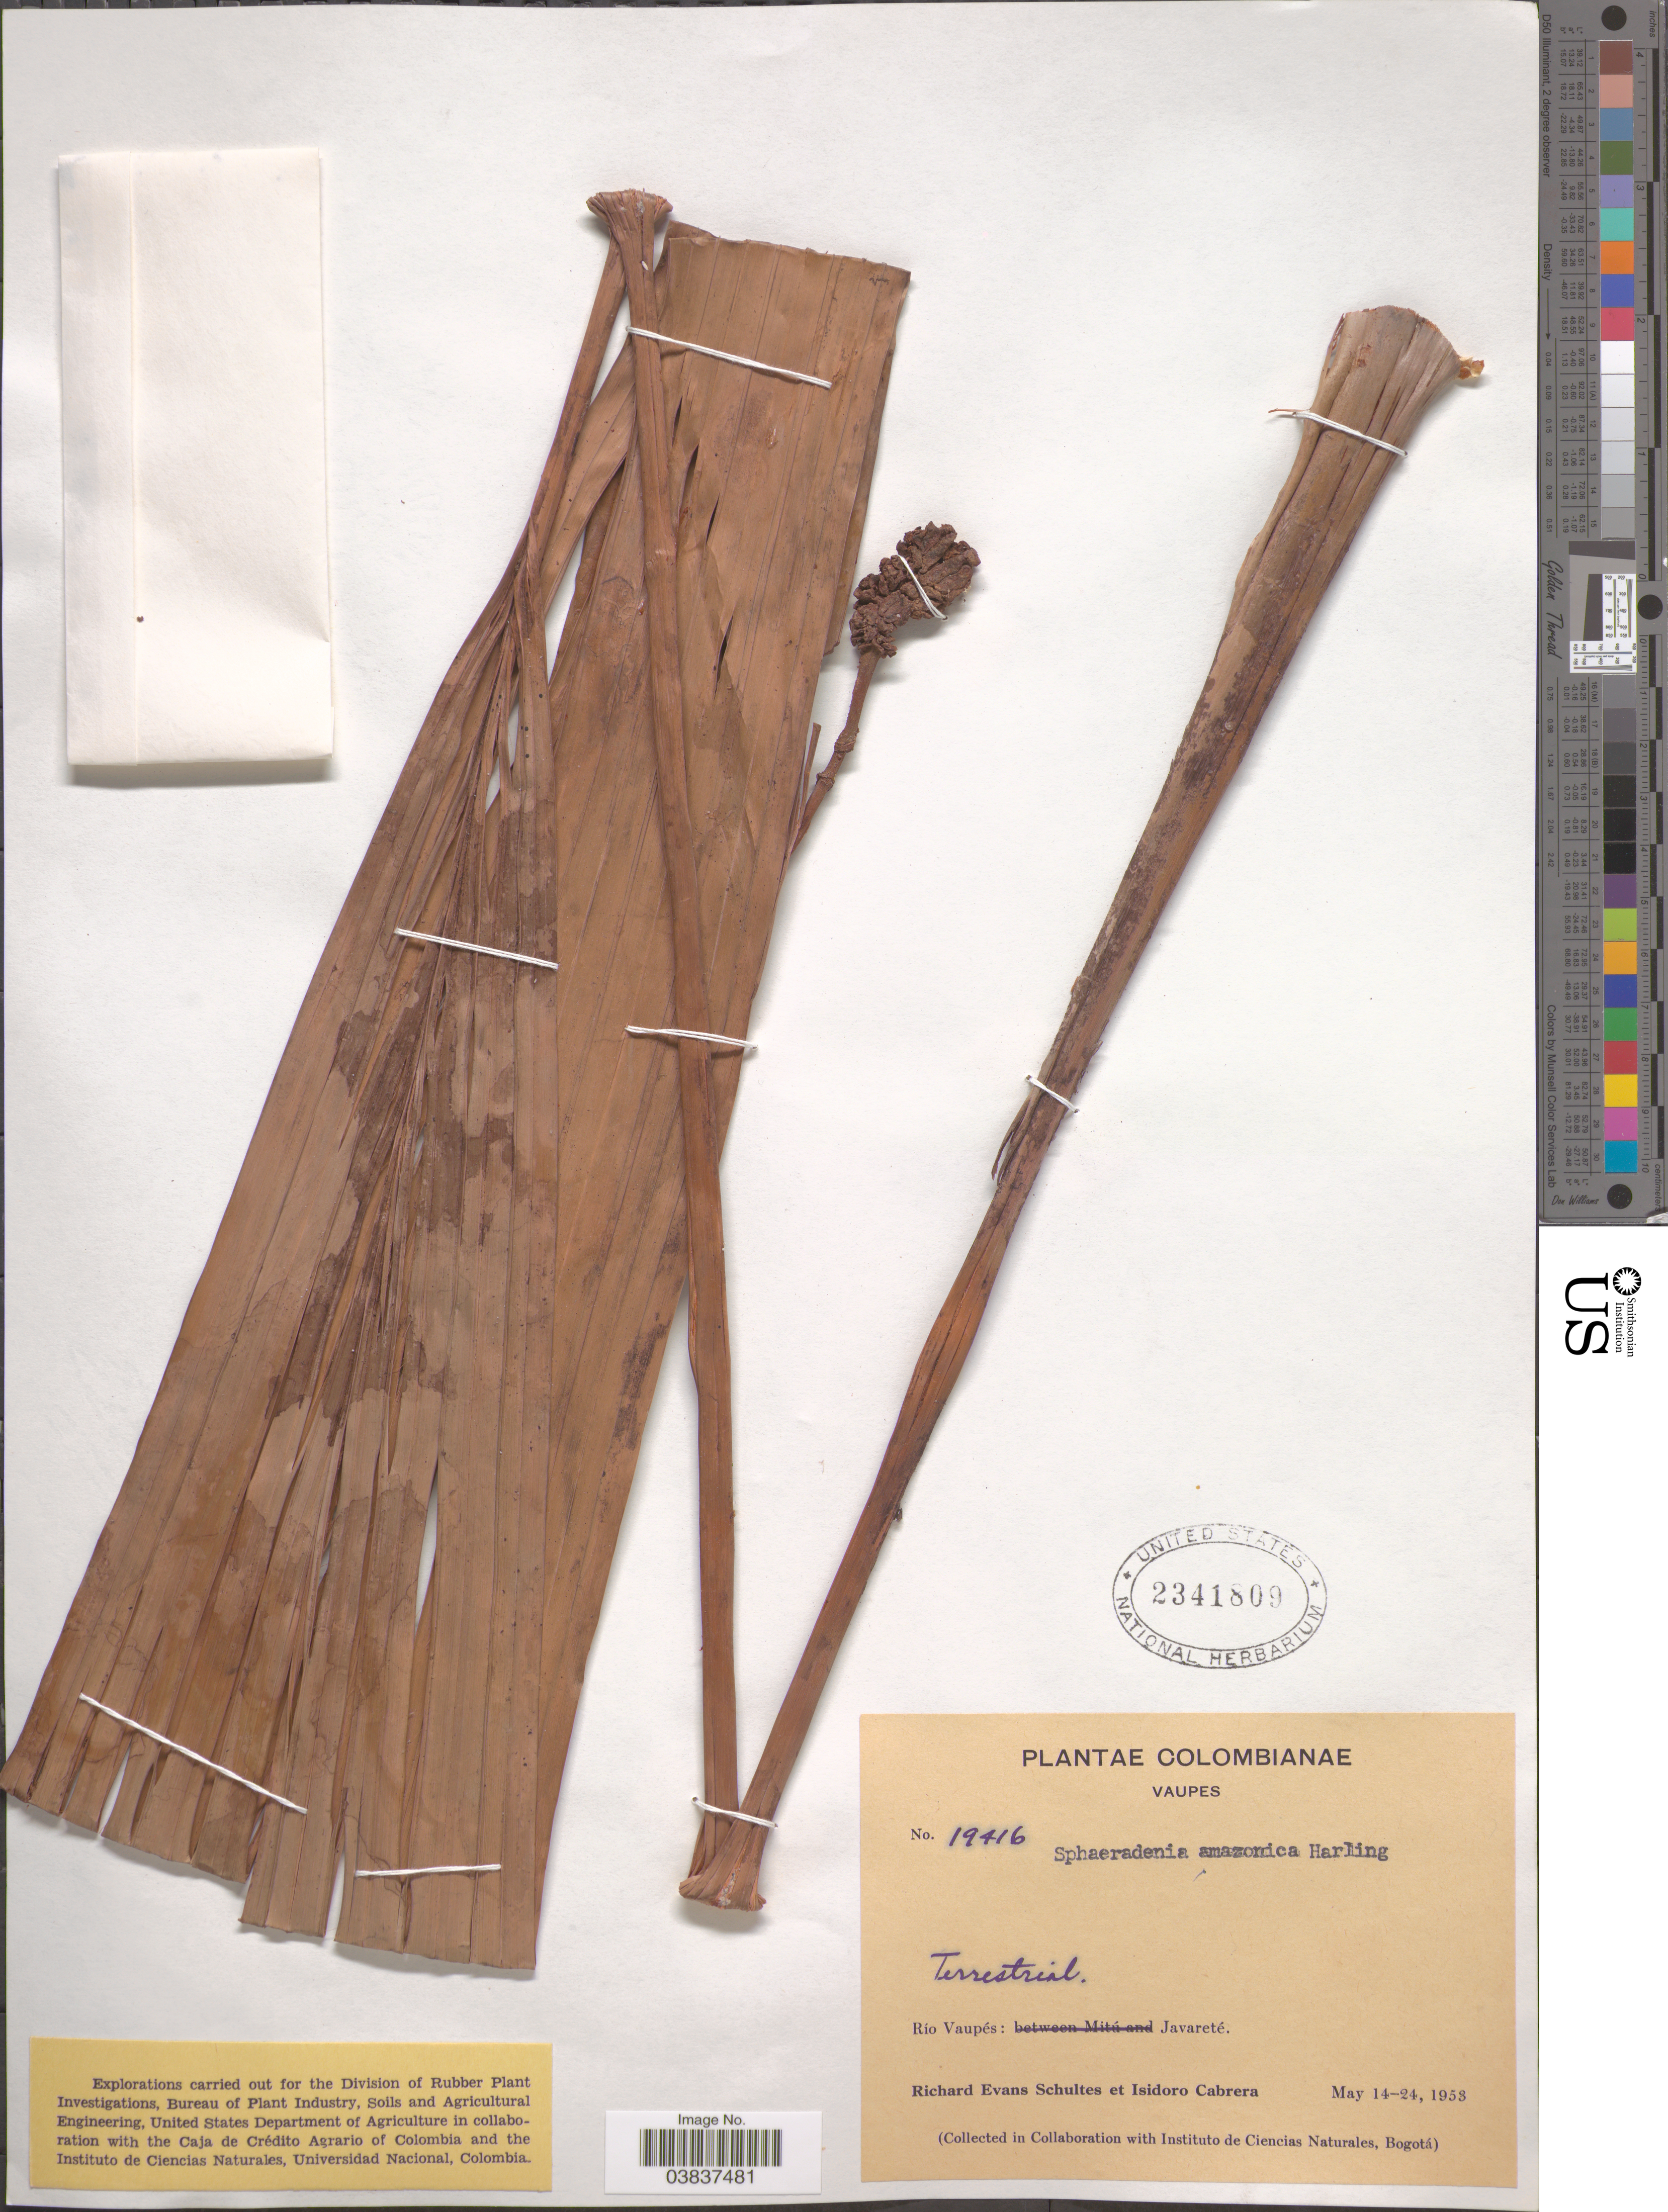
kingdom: Plantae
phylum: Tracheophyta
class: Liliopsida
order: Pandanales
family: Cyclanthaceae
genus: Sphaeradenia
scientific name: Sphaeradenia amazonica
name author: Harling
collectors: R. E. Schultes & I. Cabrera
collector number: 19416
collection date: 1953-05-14/1953-05-24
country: Colombia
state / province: Vaupés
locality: Río Vaupés: Javareté.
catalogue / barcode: US 2341809